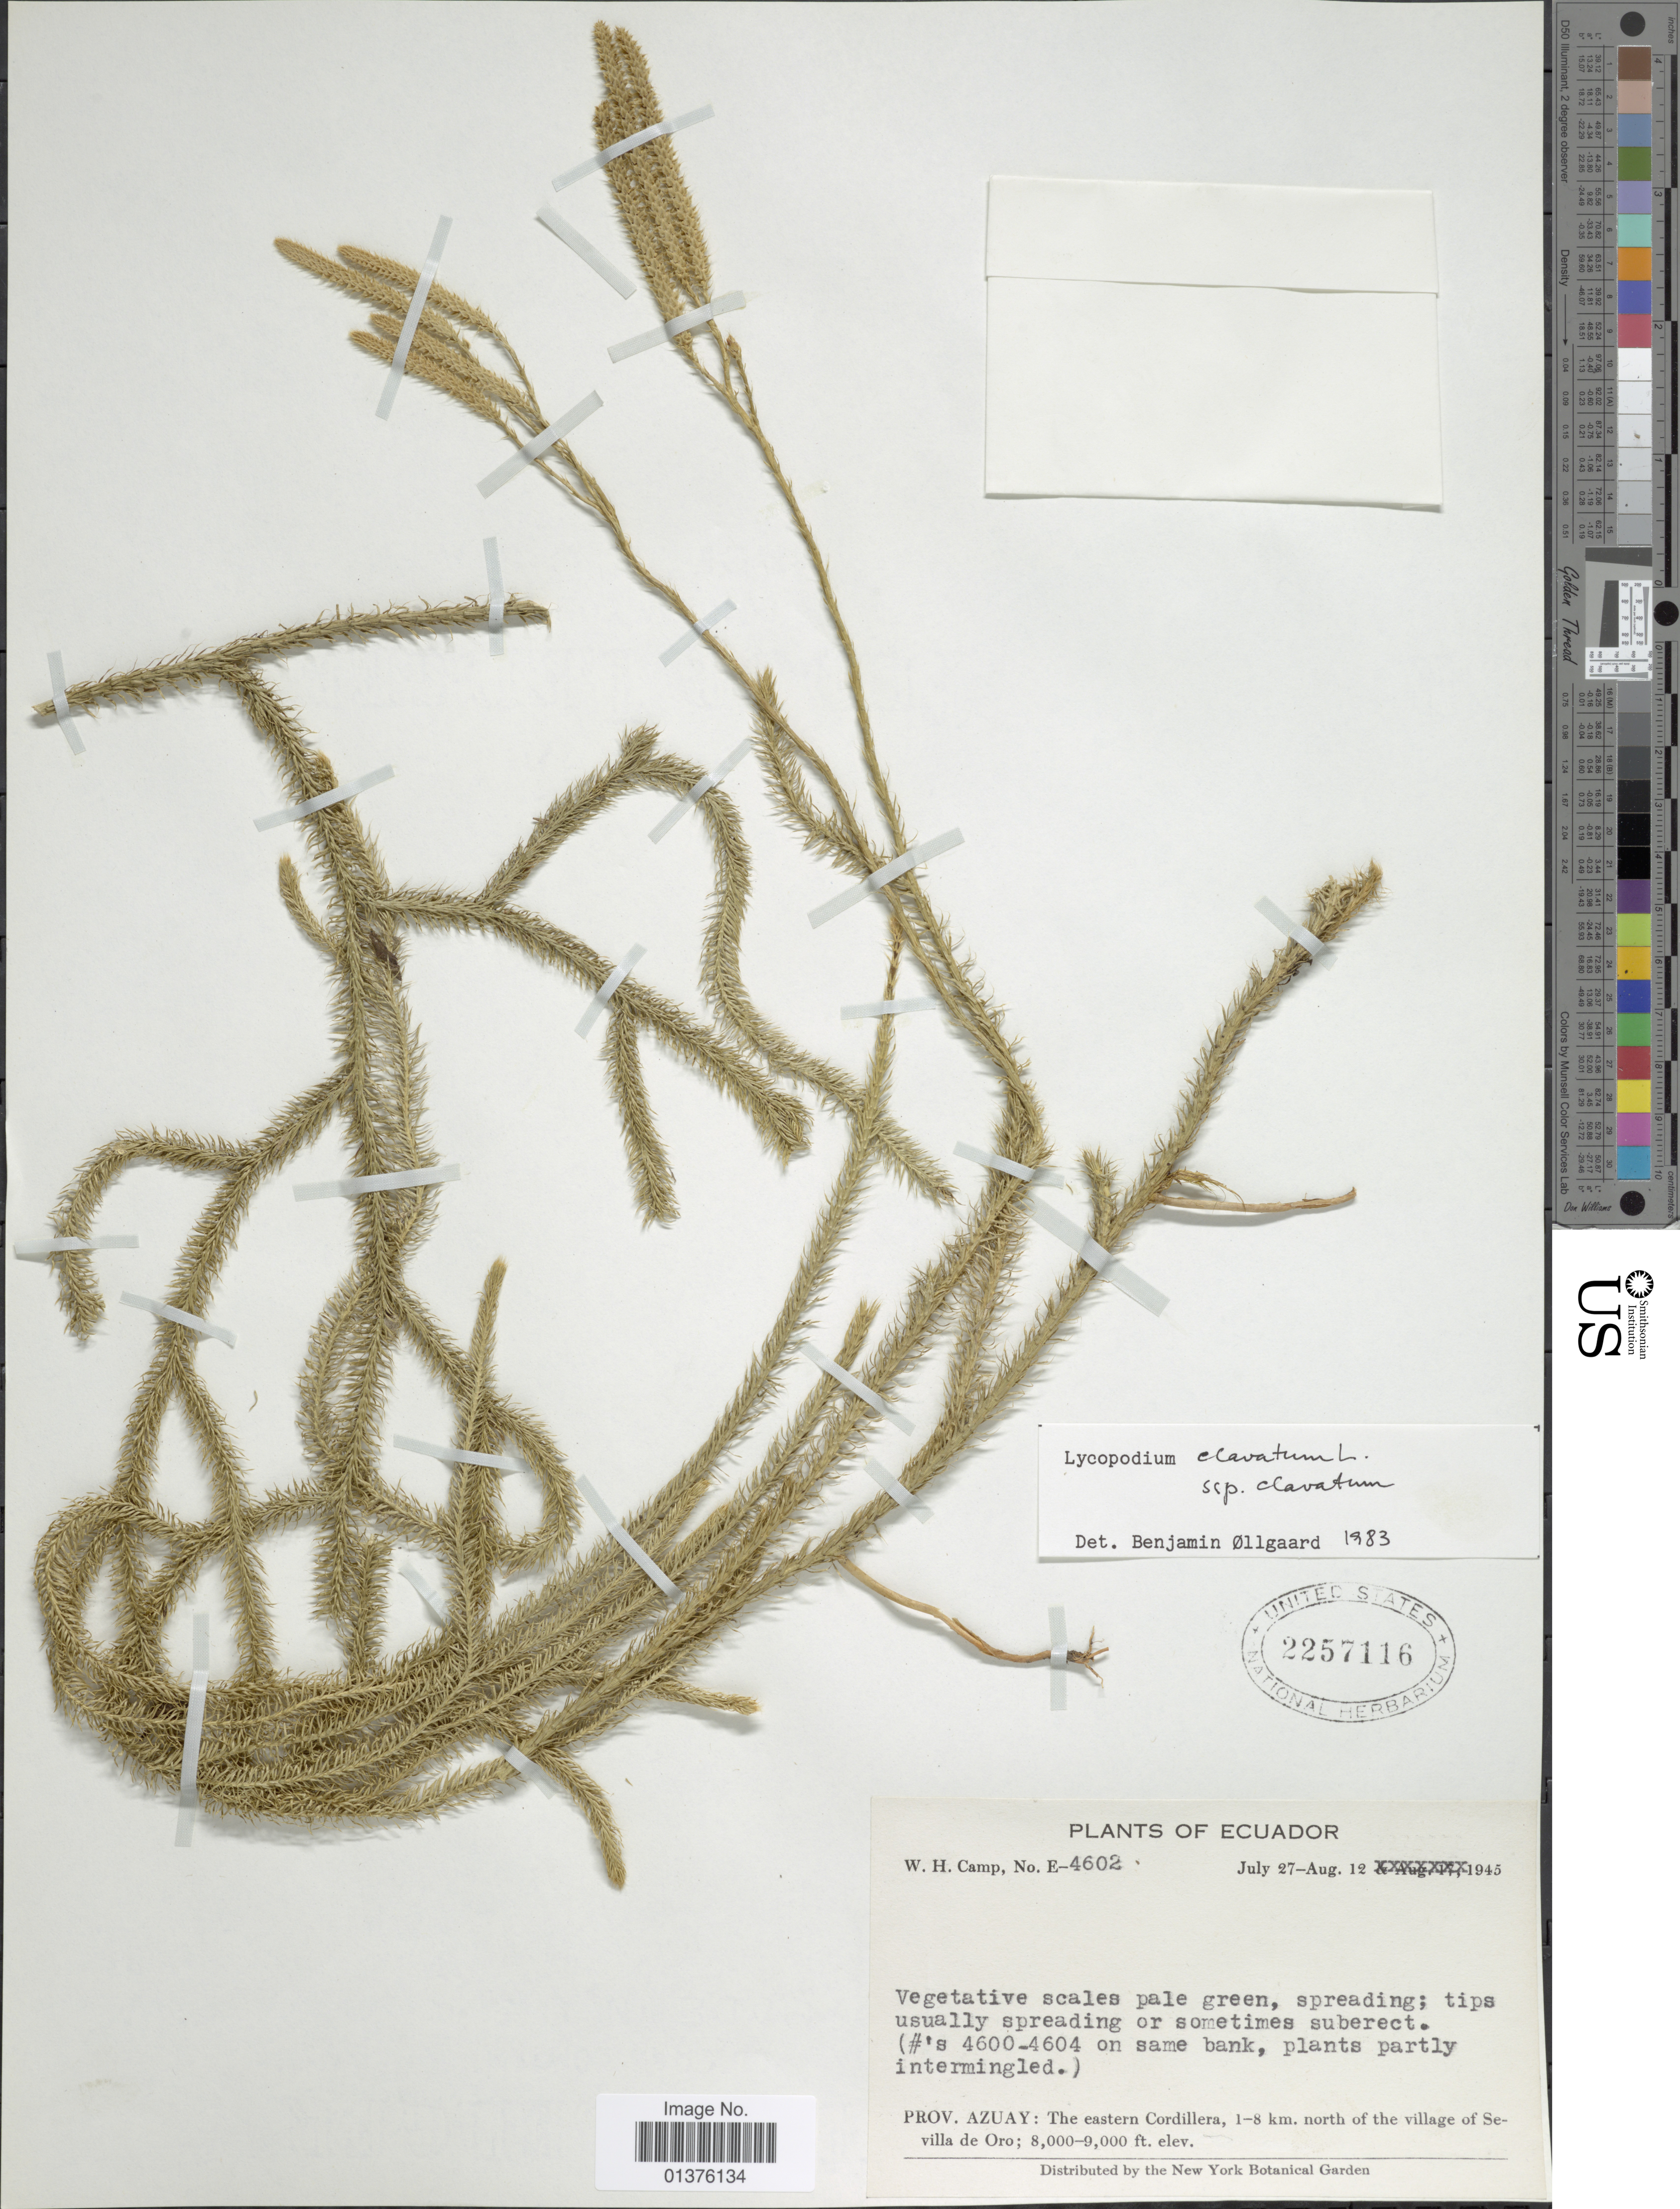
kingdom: Plantae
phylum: Tracheophyta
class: Lycopodiopsida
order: Lycopodiales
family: Lycopodiaceae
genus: Lycopodium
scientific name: Lycopodium clavatum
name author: L.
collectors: W. H. Camp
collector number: E-4602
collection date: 1945-08-12/1945-08-27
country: Ecuador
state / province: Azuay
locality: The eastern Cordillera, 1-8km north of the village of Sevilla de Oro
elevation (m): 2438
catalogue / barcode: US 2257116